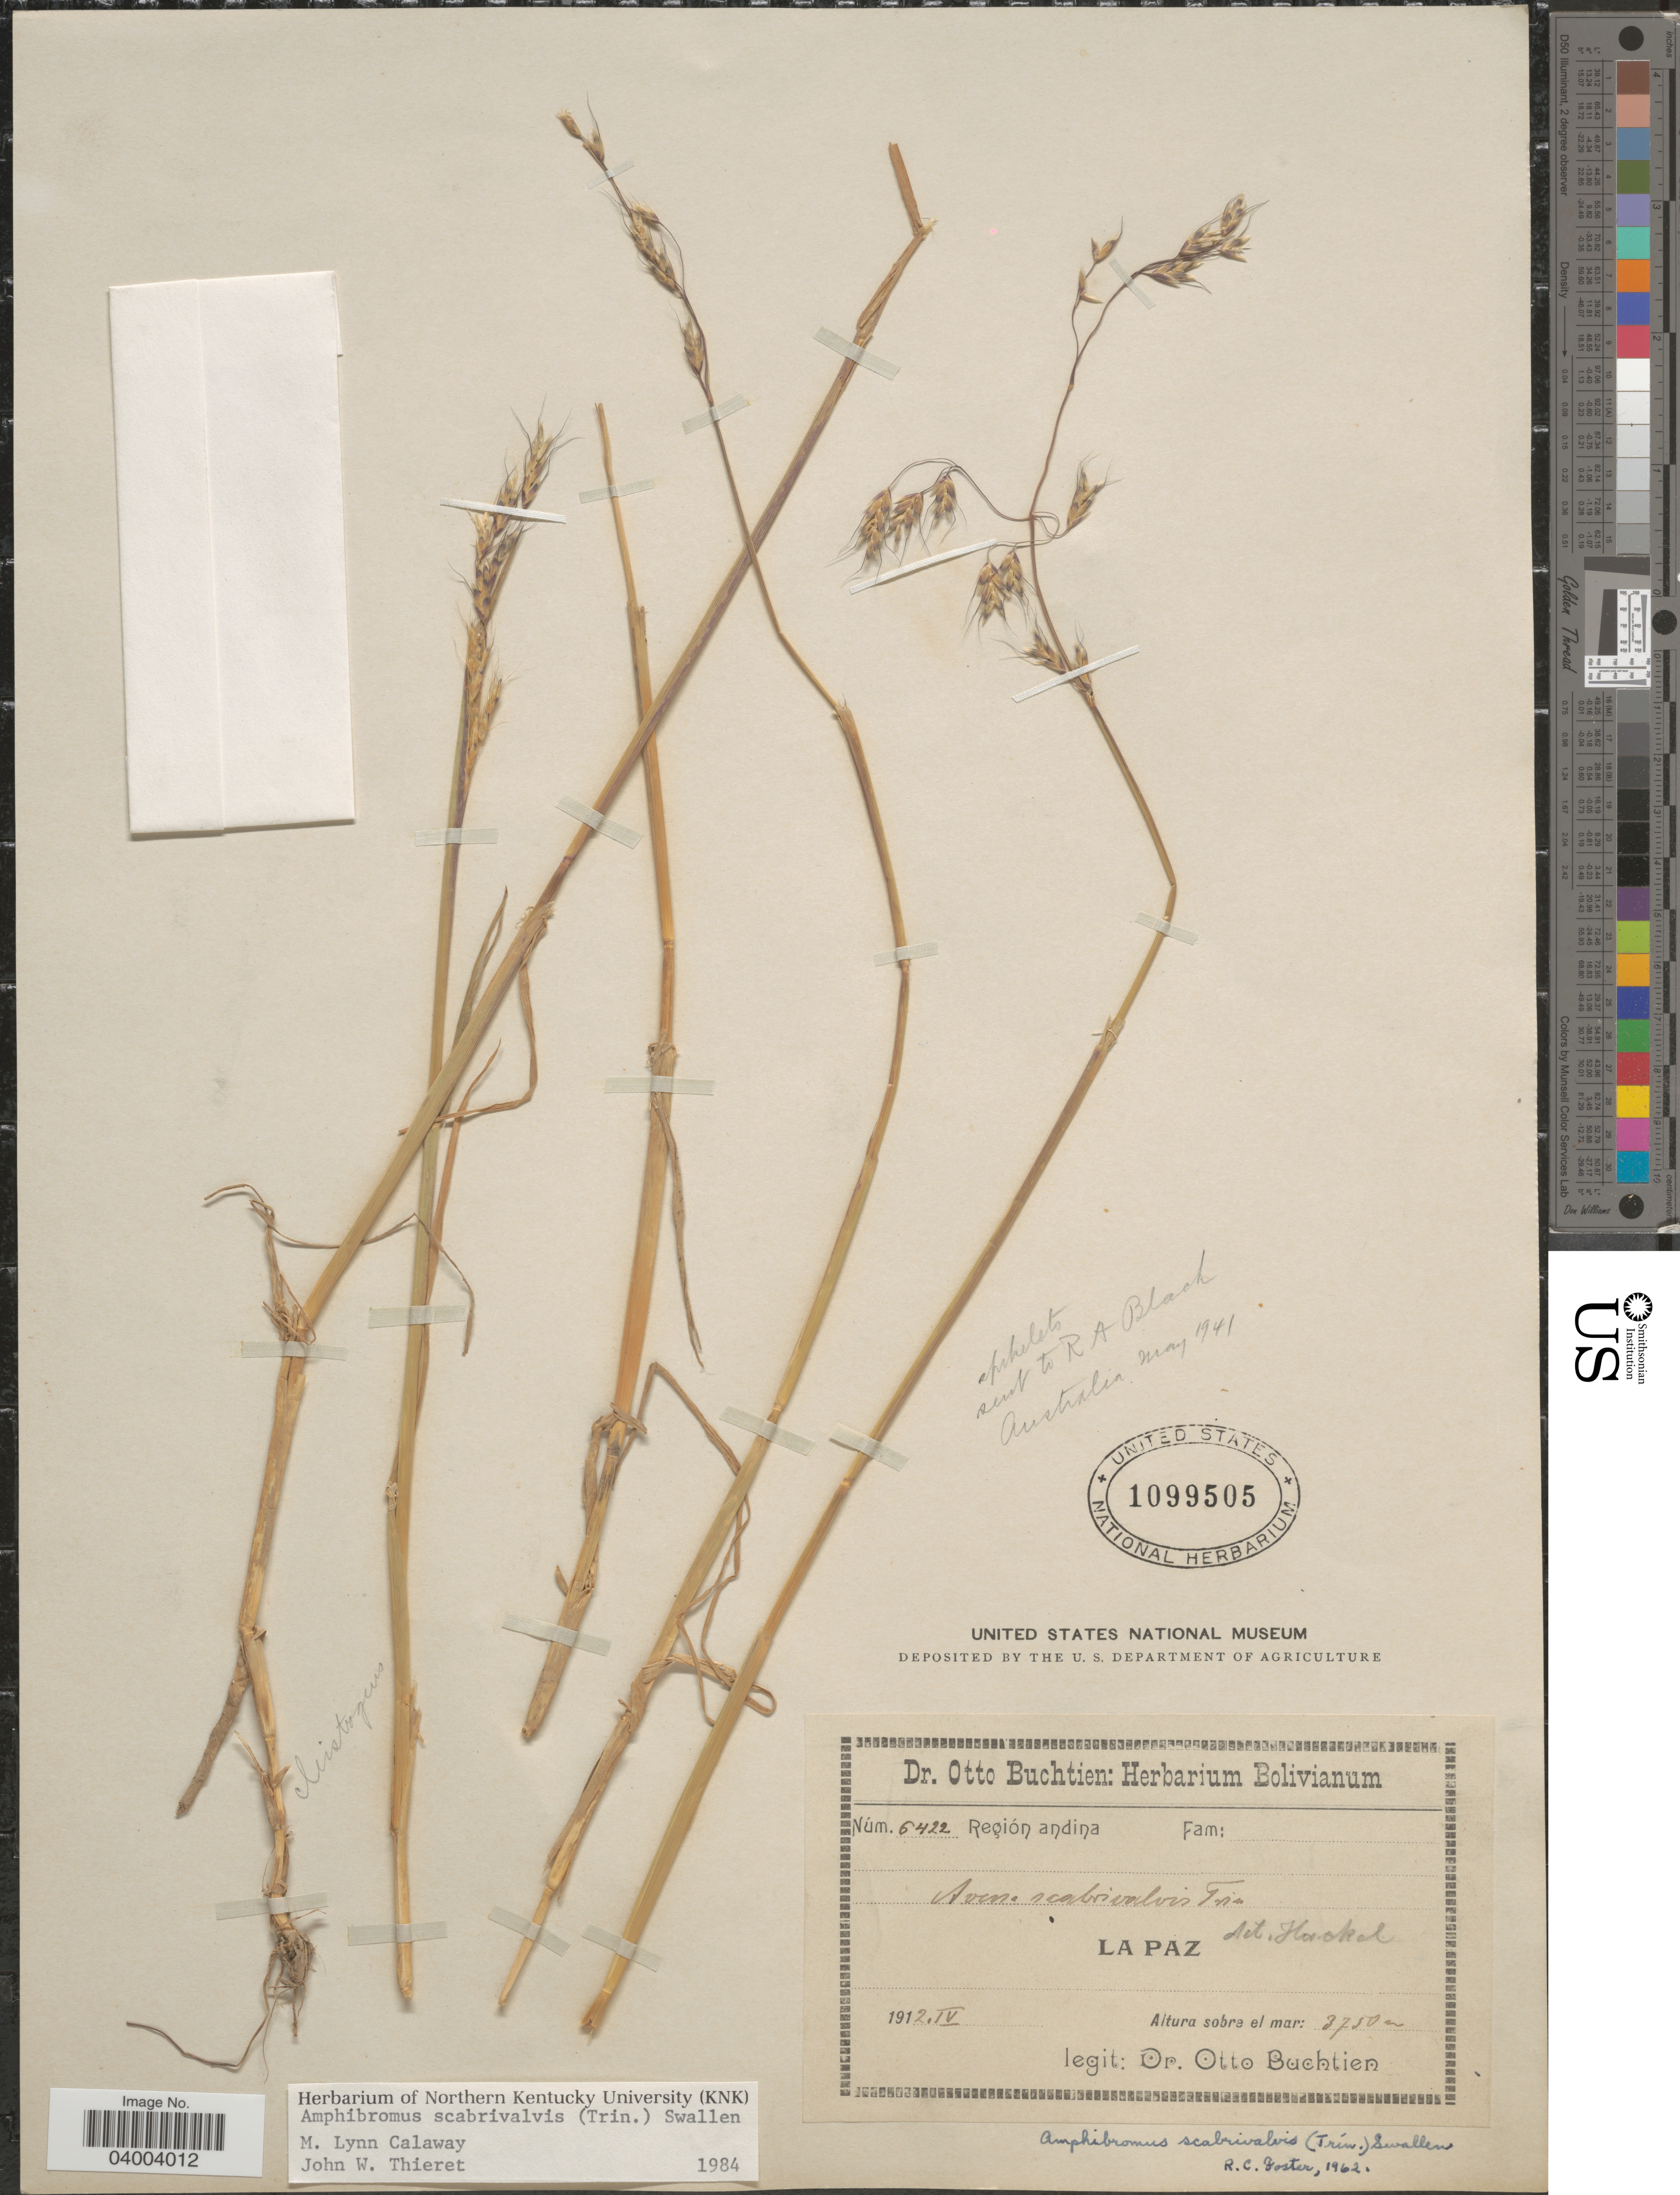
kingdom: Plantae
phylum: Tracheophyta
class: Liliopsida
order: Poales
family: Poaceae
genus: Amphibromus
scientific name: Amphibromus scabrivalvis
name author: (Trin.) Swallen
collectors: O. Buchtien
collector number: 6422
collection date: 1912-04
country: Bolivia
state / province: La Paz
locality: Región andina.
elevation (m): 3750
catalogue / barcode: US 1099505